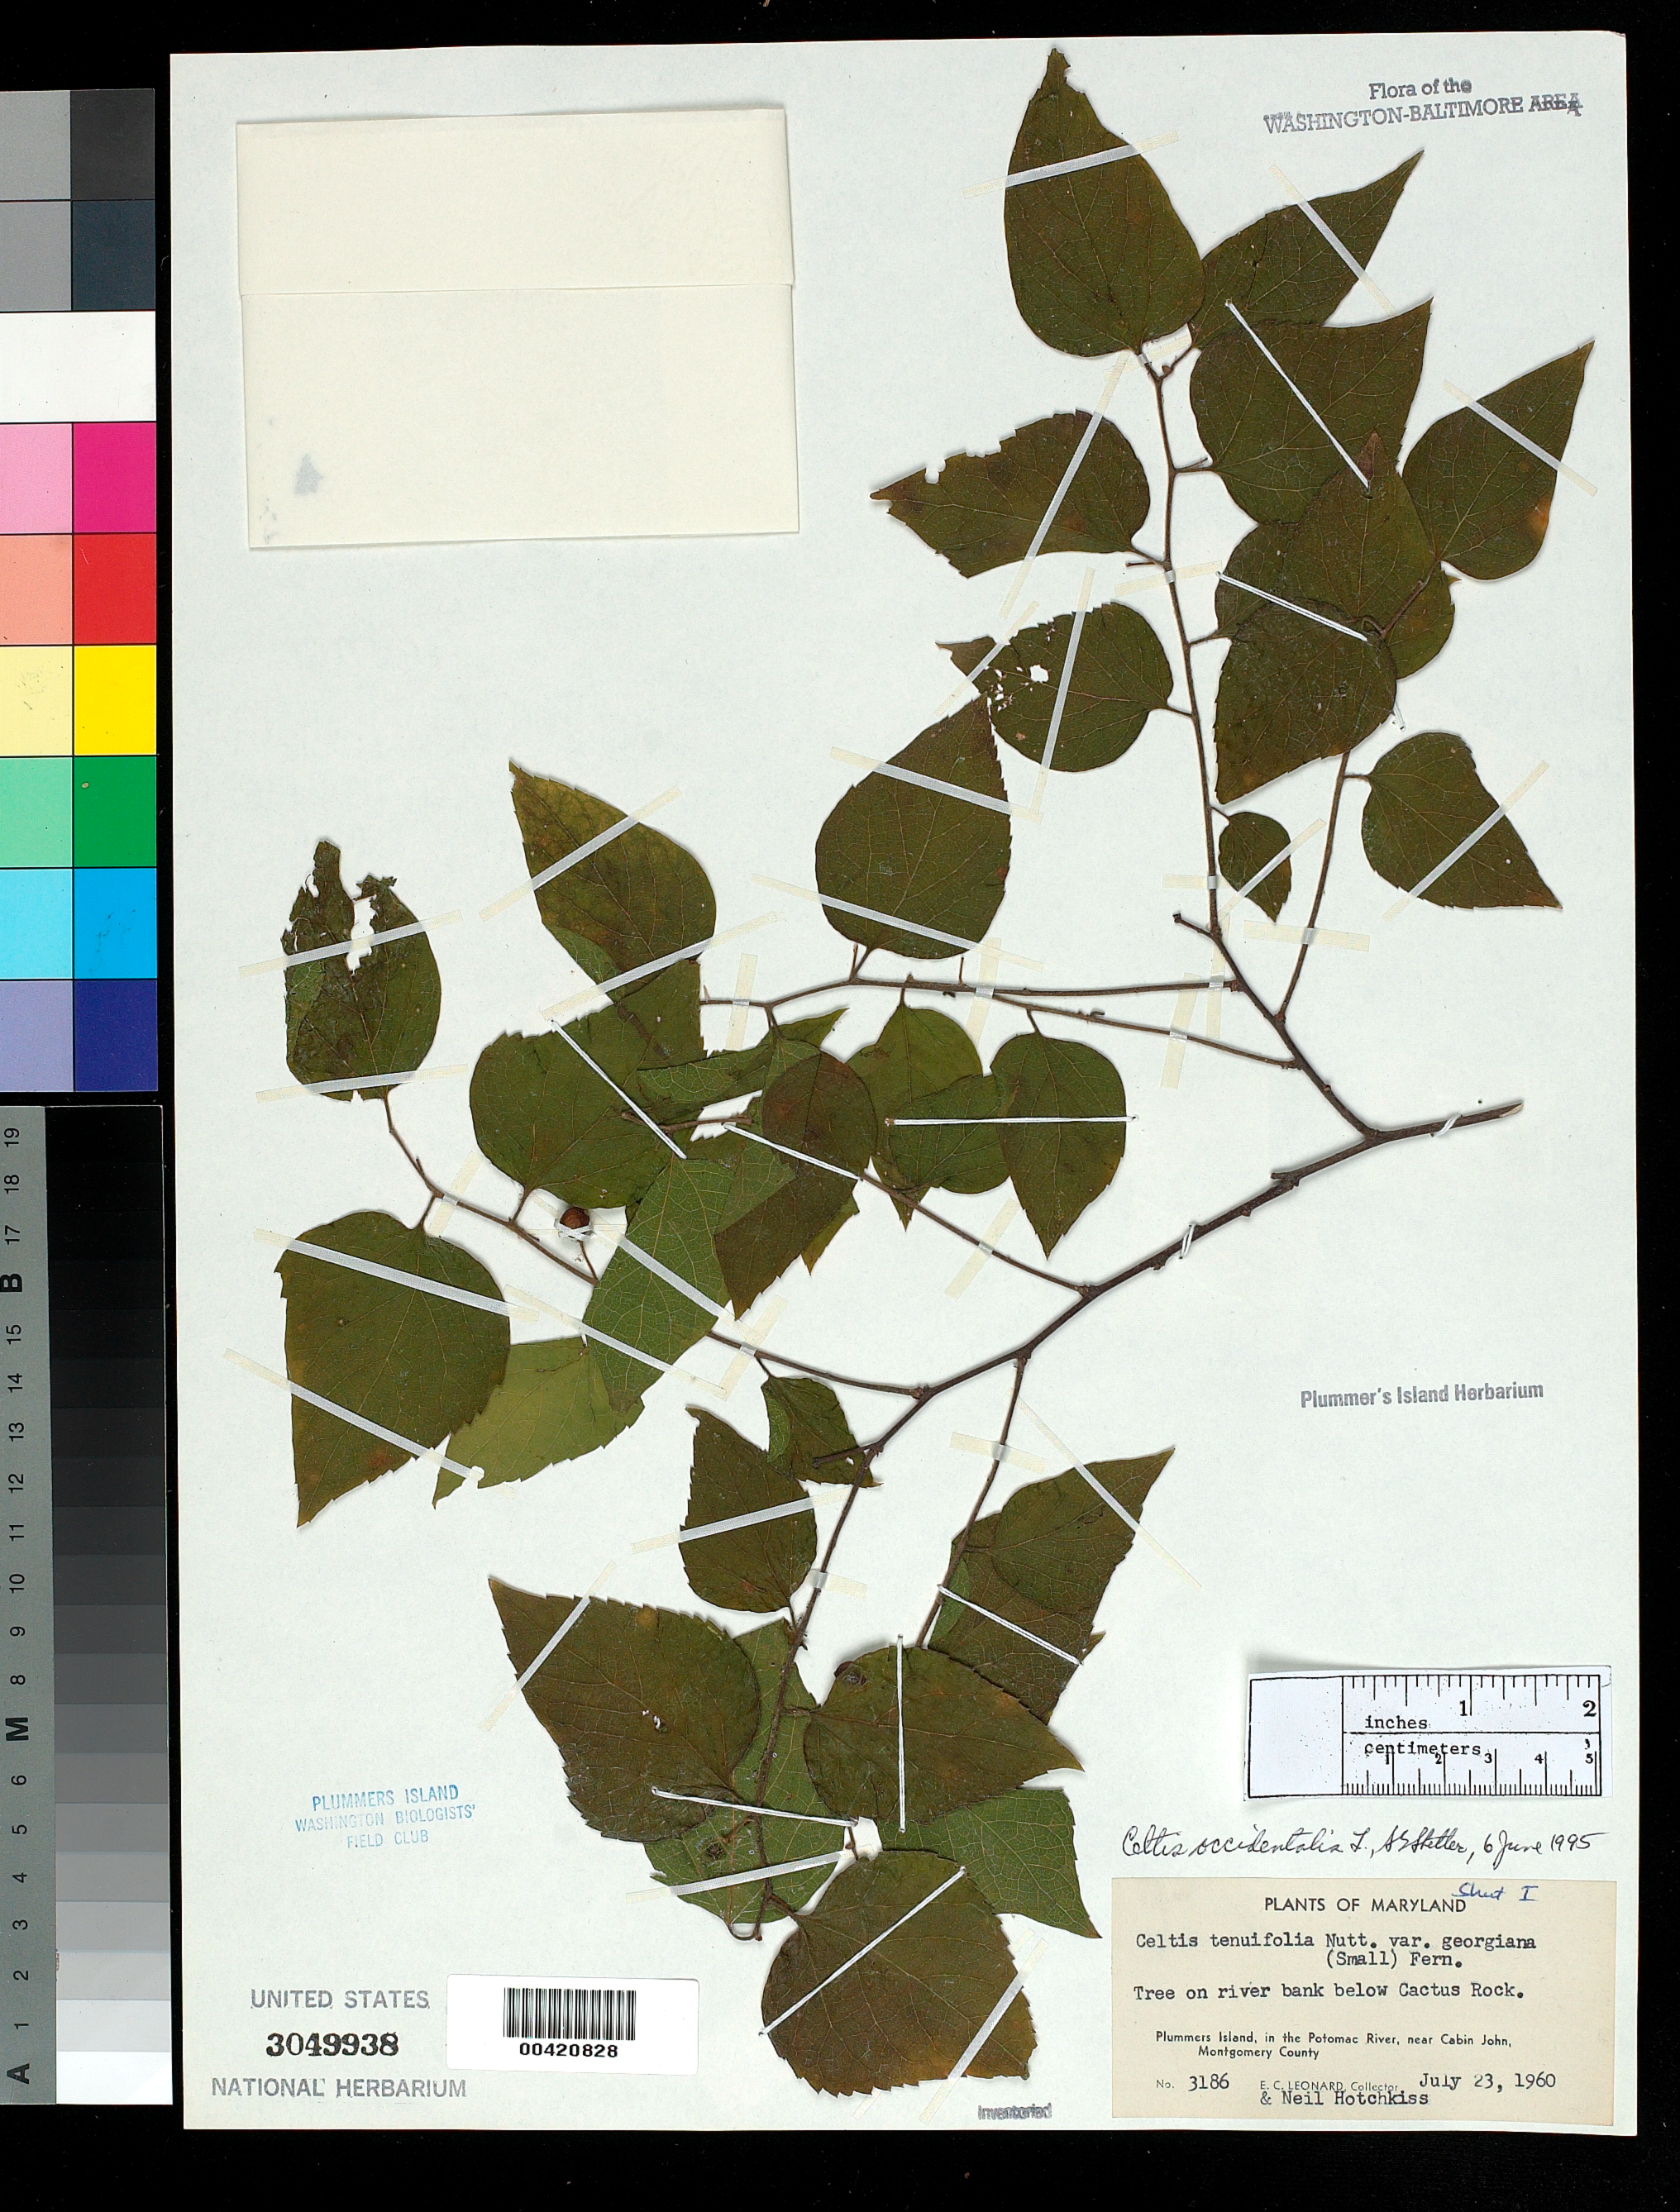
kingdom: Plantae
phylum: Tracheophyta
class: Magnoliopsida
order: Rosales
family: Cannabaceae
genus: Celtis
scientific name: Celtis occidentalis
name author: L.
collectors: N. Hotchkiss & E. C. Leonard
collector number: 3186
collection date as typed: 23 Jul 1960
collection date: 1960-07-23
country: United States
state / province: Maryland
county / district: Montgomery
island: Plummers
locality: Plummer's Island, below Cactus Rock C. & O. Canal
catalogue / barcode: US 3049938